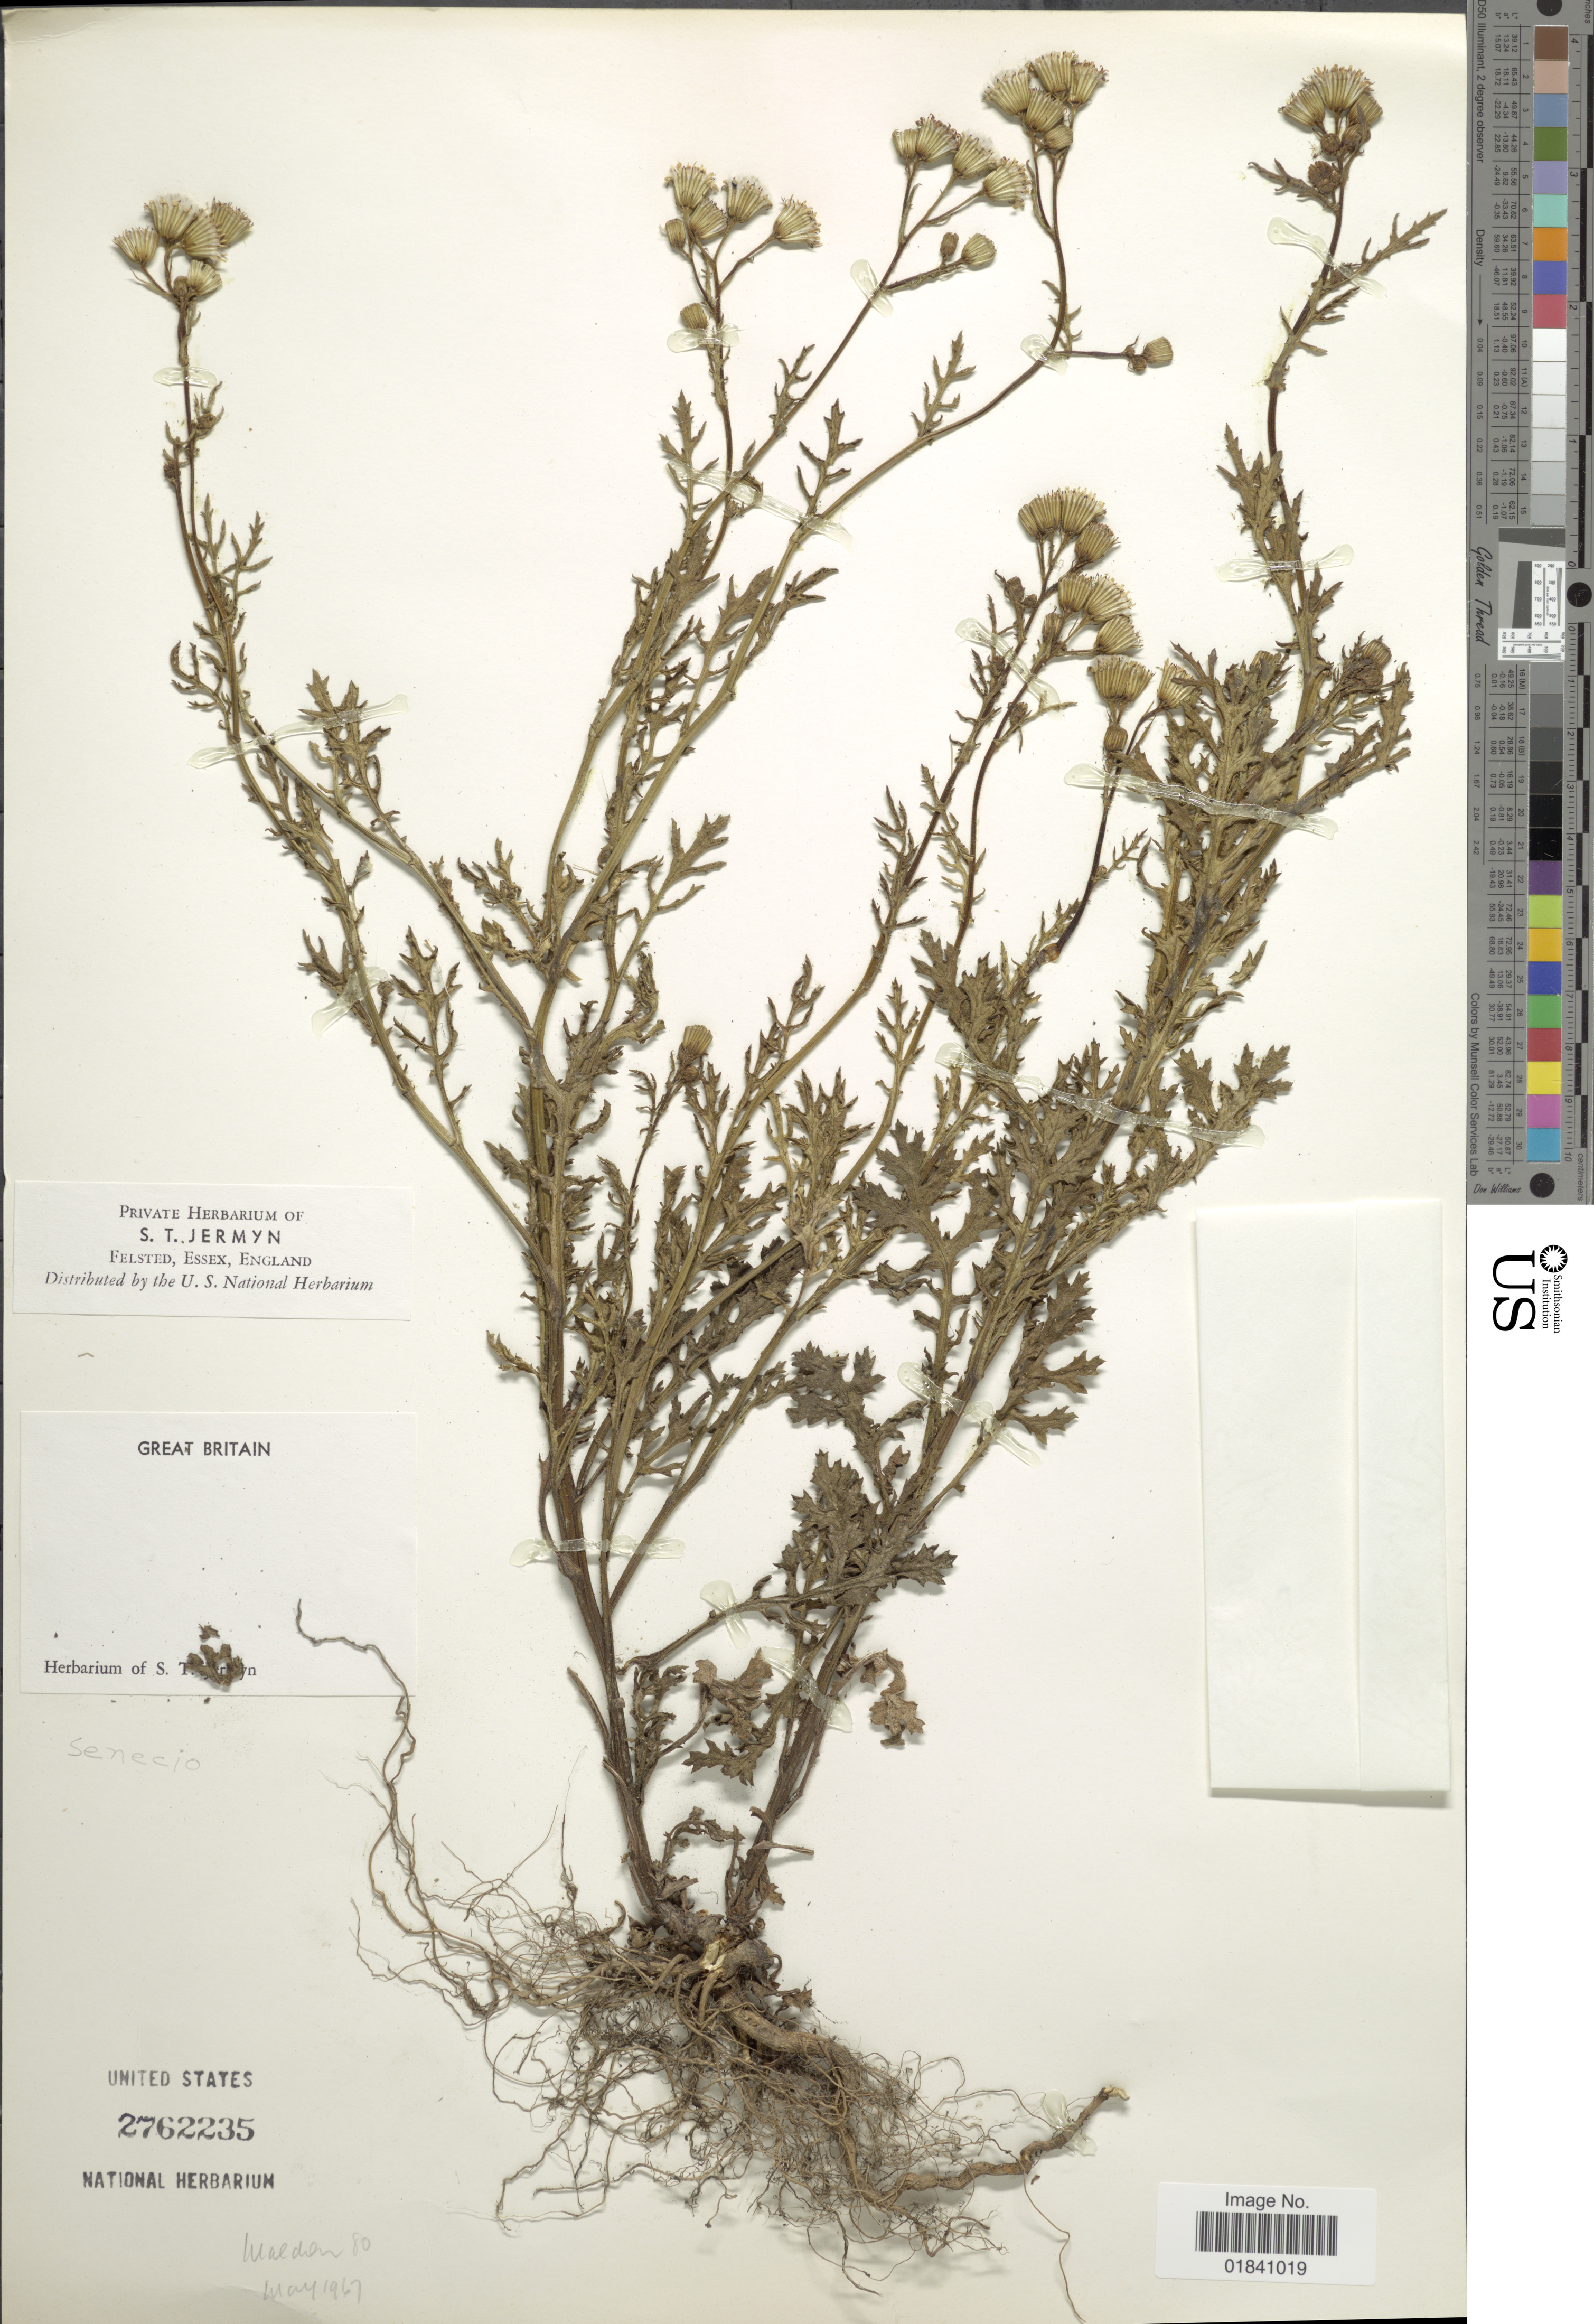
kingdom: Plantae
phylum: Tracheophyta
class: Magnoliopsida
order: Asterales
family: Asteraceae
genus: Senecio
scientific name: Senecio sp.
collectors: ex herb. S. T. Jermyn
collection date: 1967-05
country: United Kingdom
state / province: England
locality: Walden 80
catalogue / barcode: US 2762235